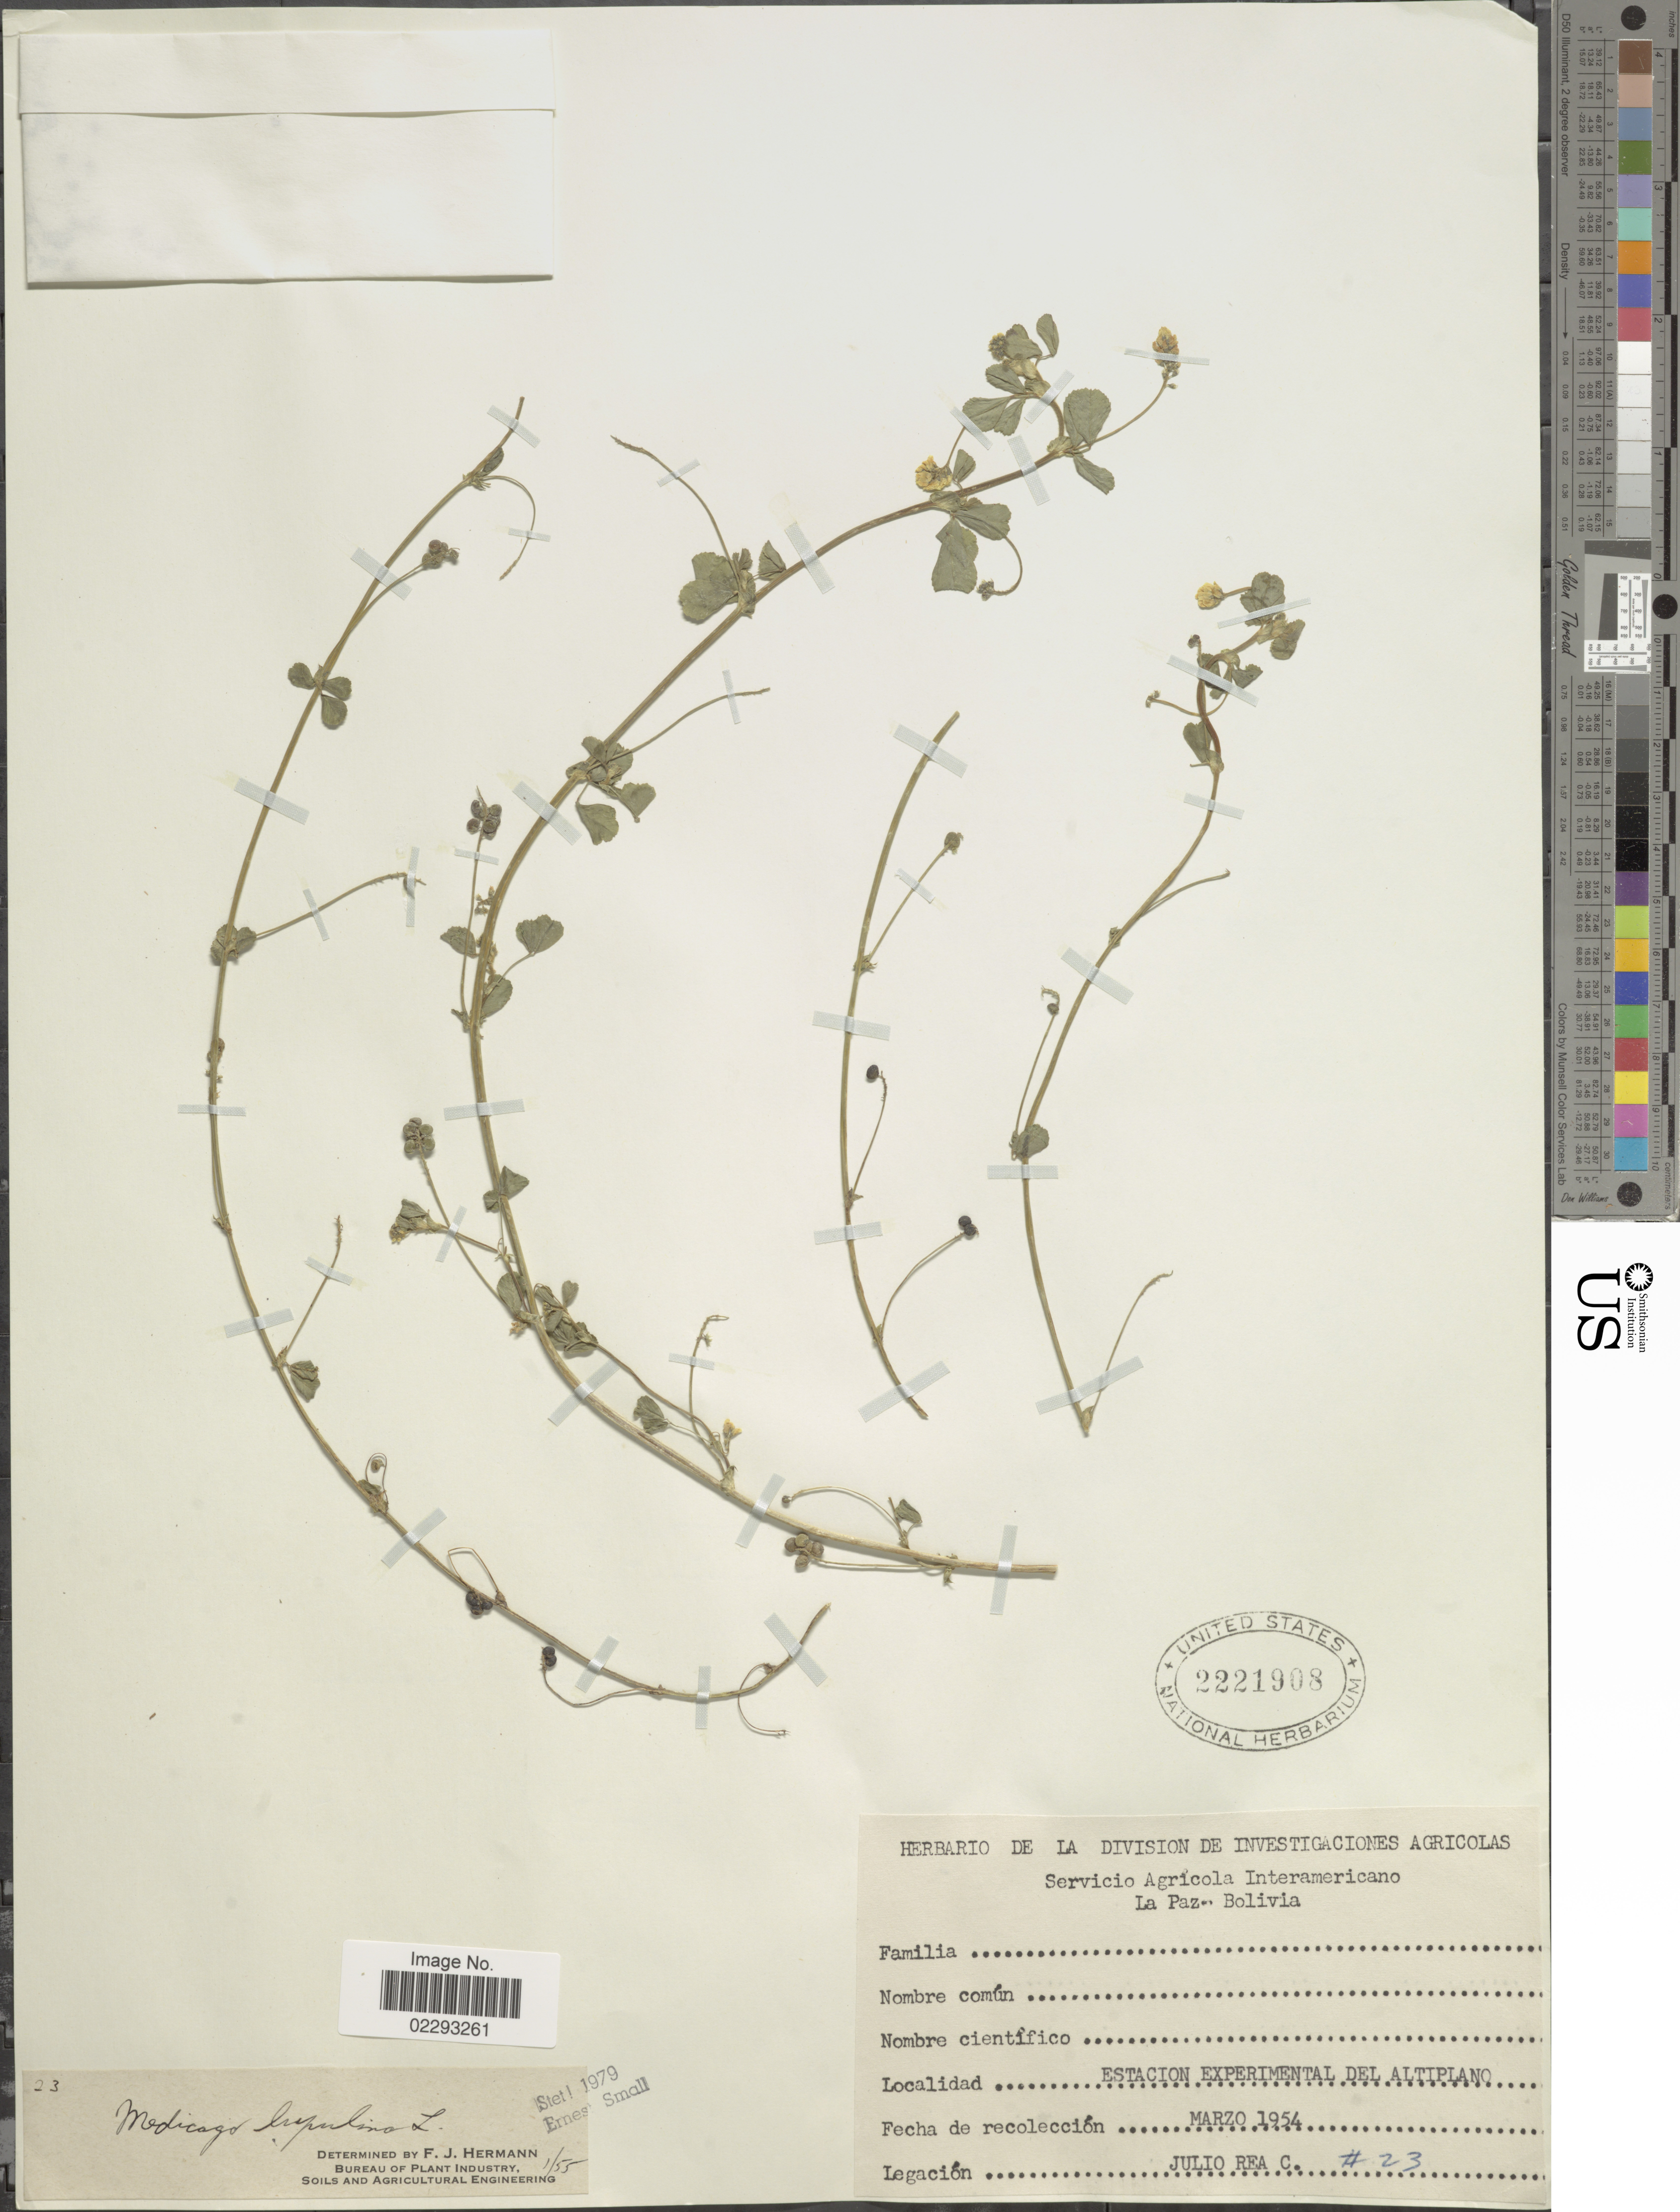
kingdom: Plantae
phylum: Tracheophyta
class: Magnoliopsida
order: Fabales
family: Fabaceae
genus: Medicago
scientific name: Medicago lupulina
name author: L.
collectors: J. Rea C.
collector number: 23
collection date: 1954-03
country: Bolivia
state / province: La Paz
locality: Estacion experimental del Altiplano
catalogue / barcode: US 2221908